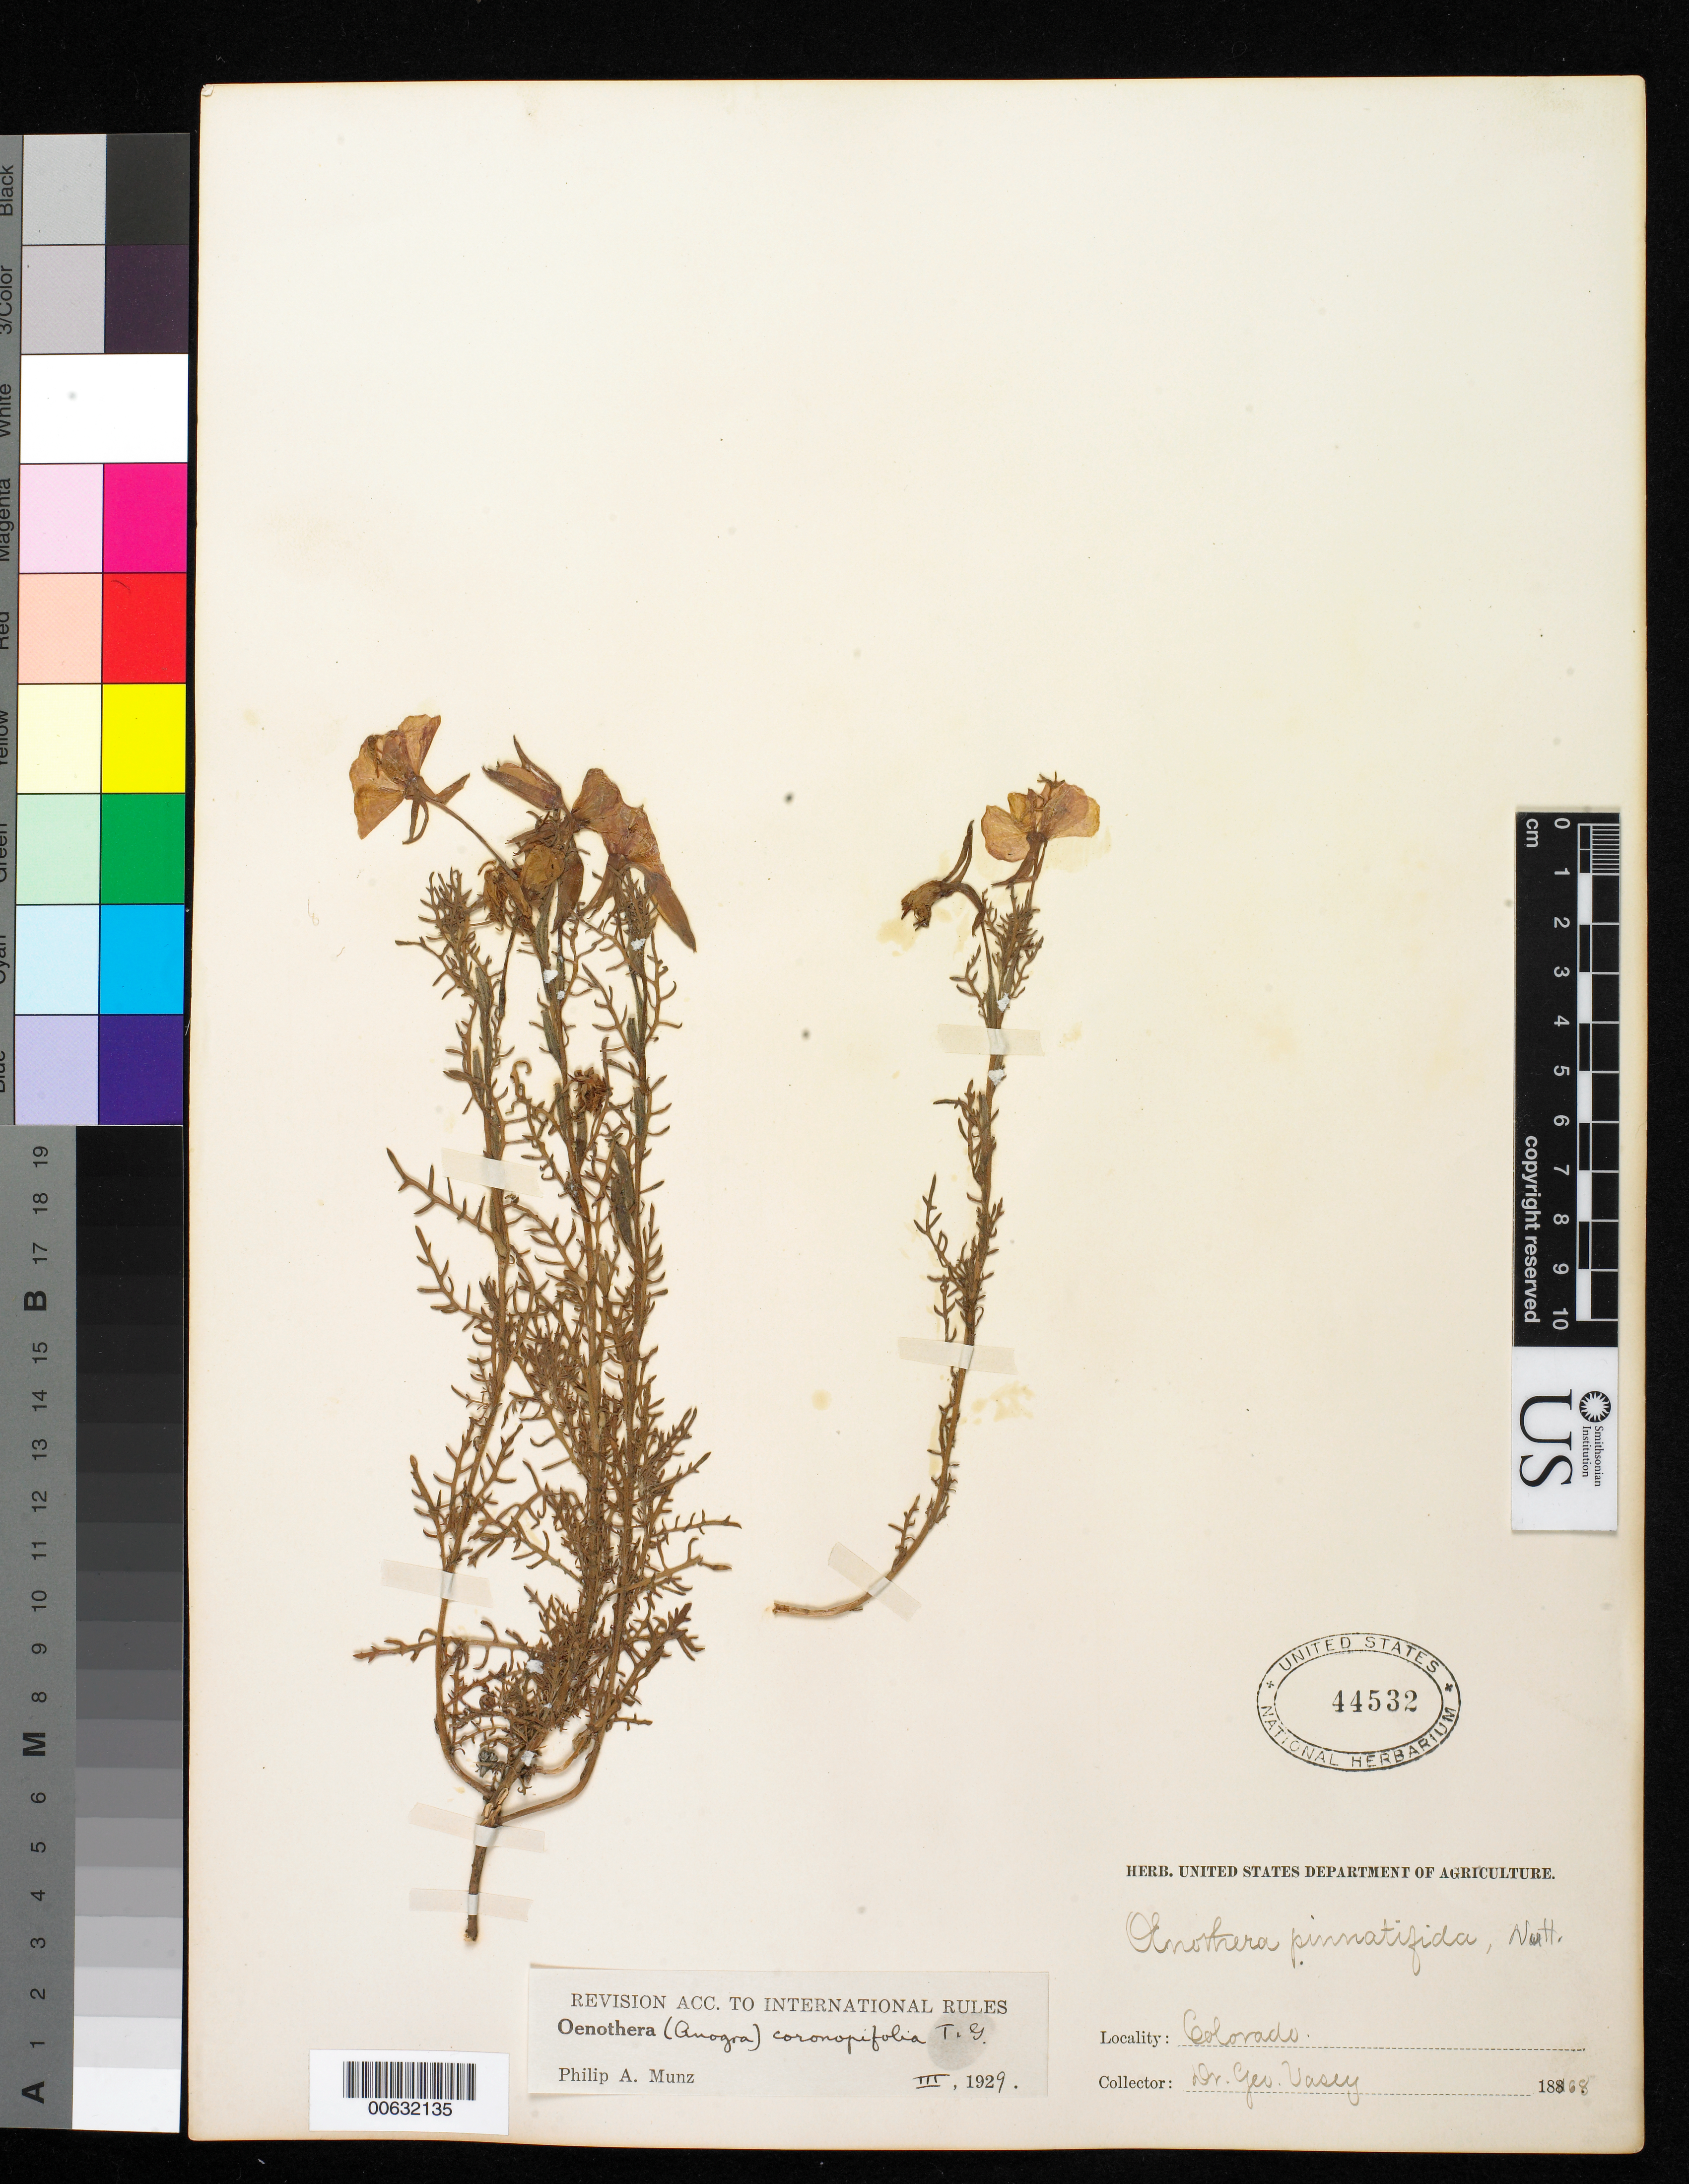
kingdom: Plantae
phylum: Tracheophyta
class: Magnoliopsida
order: Myrtales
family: Onagraceae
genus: Oenothera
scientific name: Oenothera coronopifolia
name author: Torr. & A. Gray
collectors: G. Vasey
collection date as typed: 1868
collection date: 1868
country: United States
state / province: Colorado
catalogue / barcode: US 44532